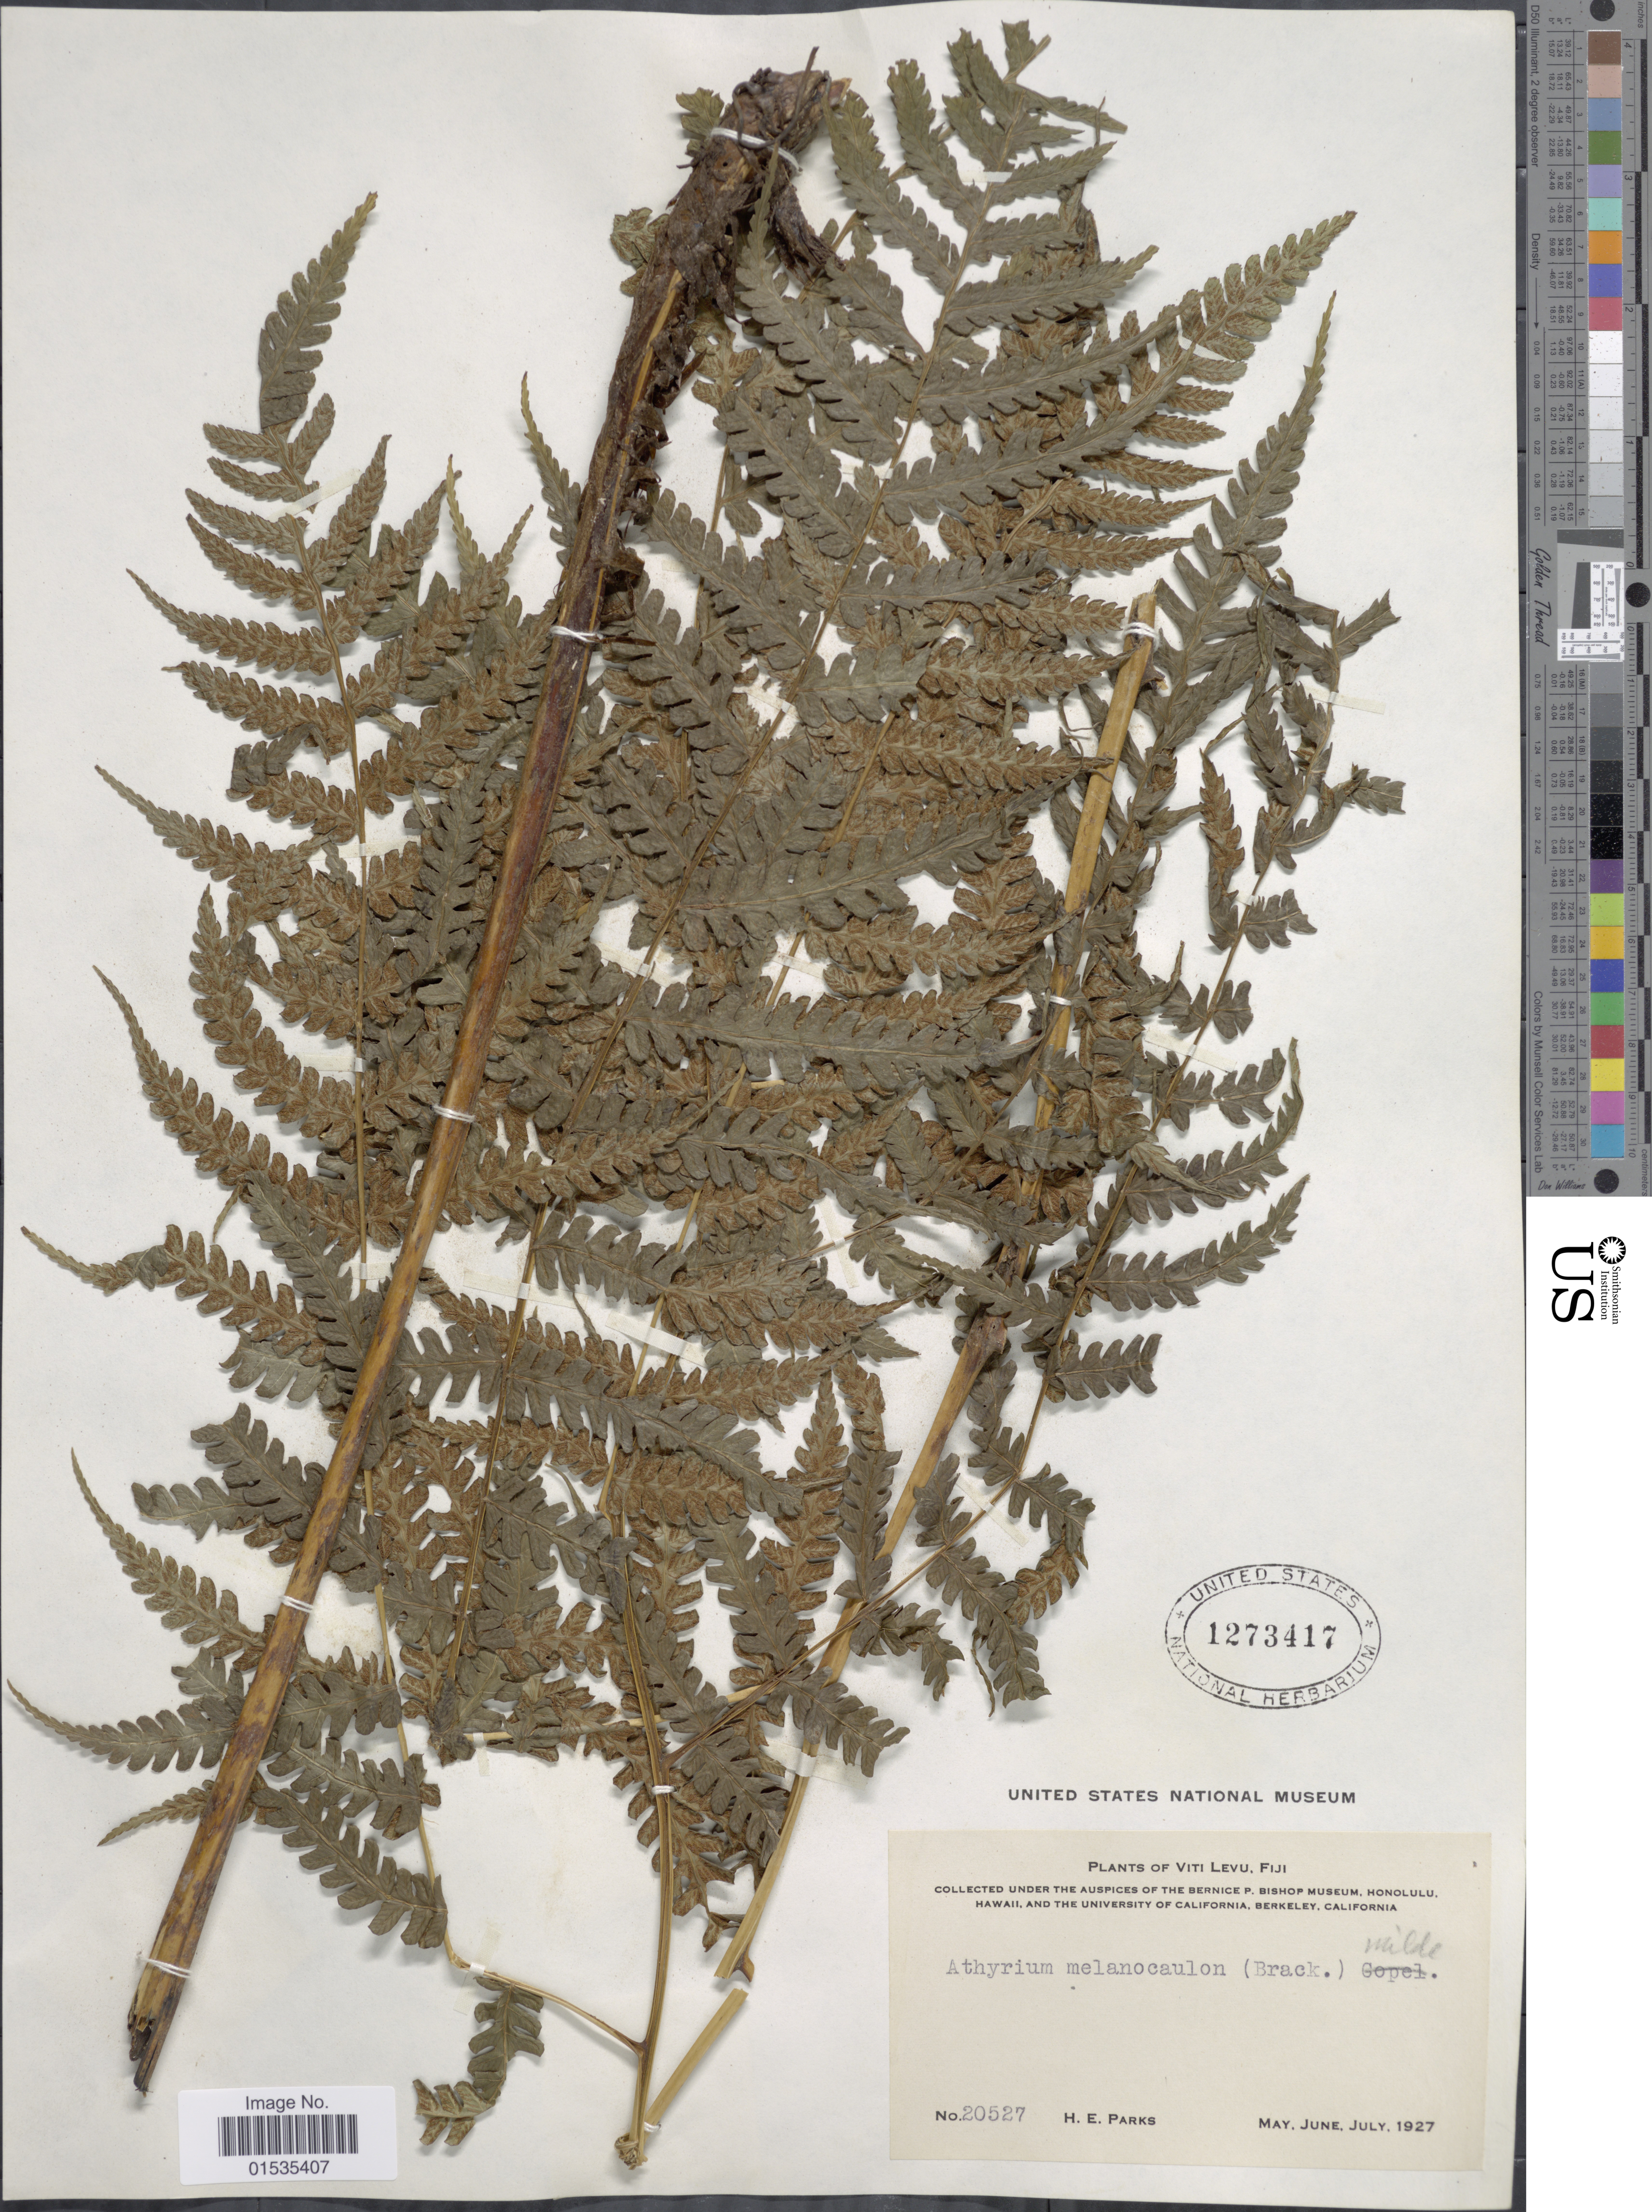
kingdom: Plantae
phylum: Tracheophyta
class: Polypodiopsida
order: Polypodiales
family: Athyriaceae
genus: Diplazium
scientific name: Diplazium melanocaulon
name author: Brack. in Wilkes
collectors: H. E. Parks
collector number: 20527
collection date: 1927-05/1927-07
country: Fiji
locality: Viti Levu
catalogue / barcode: US 1273417